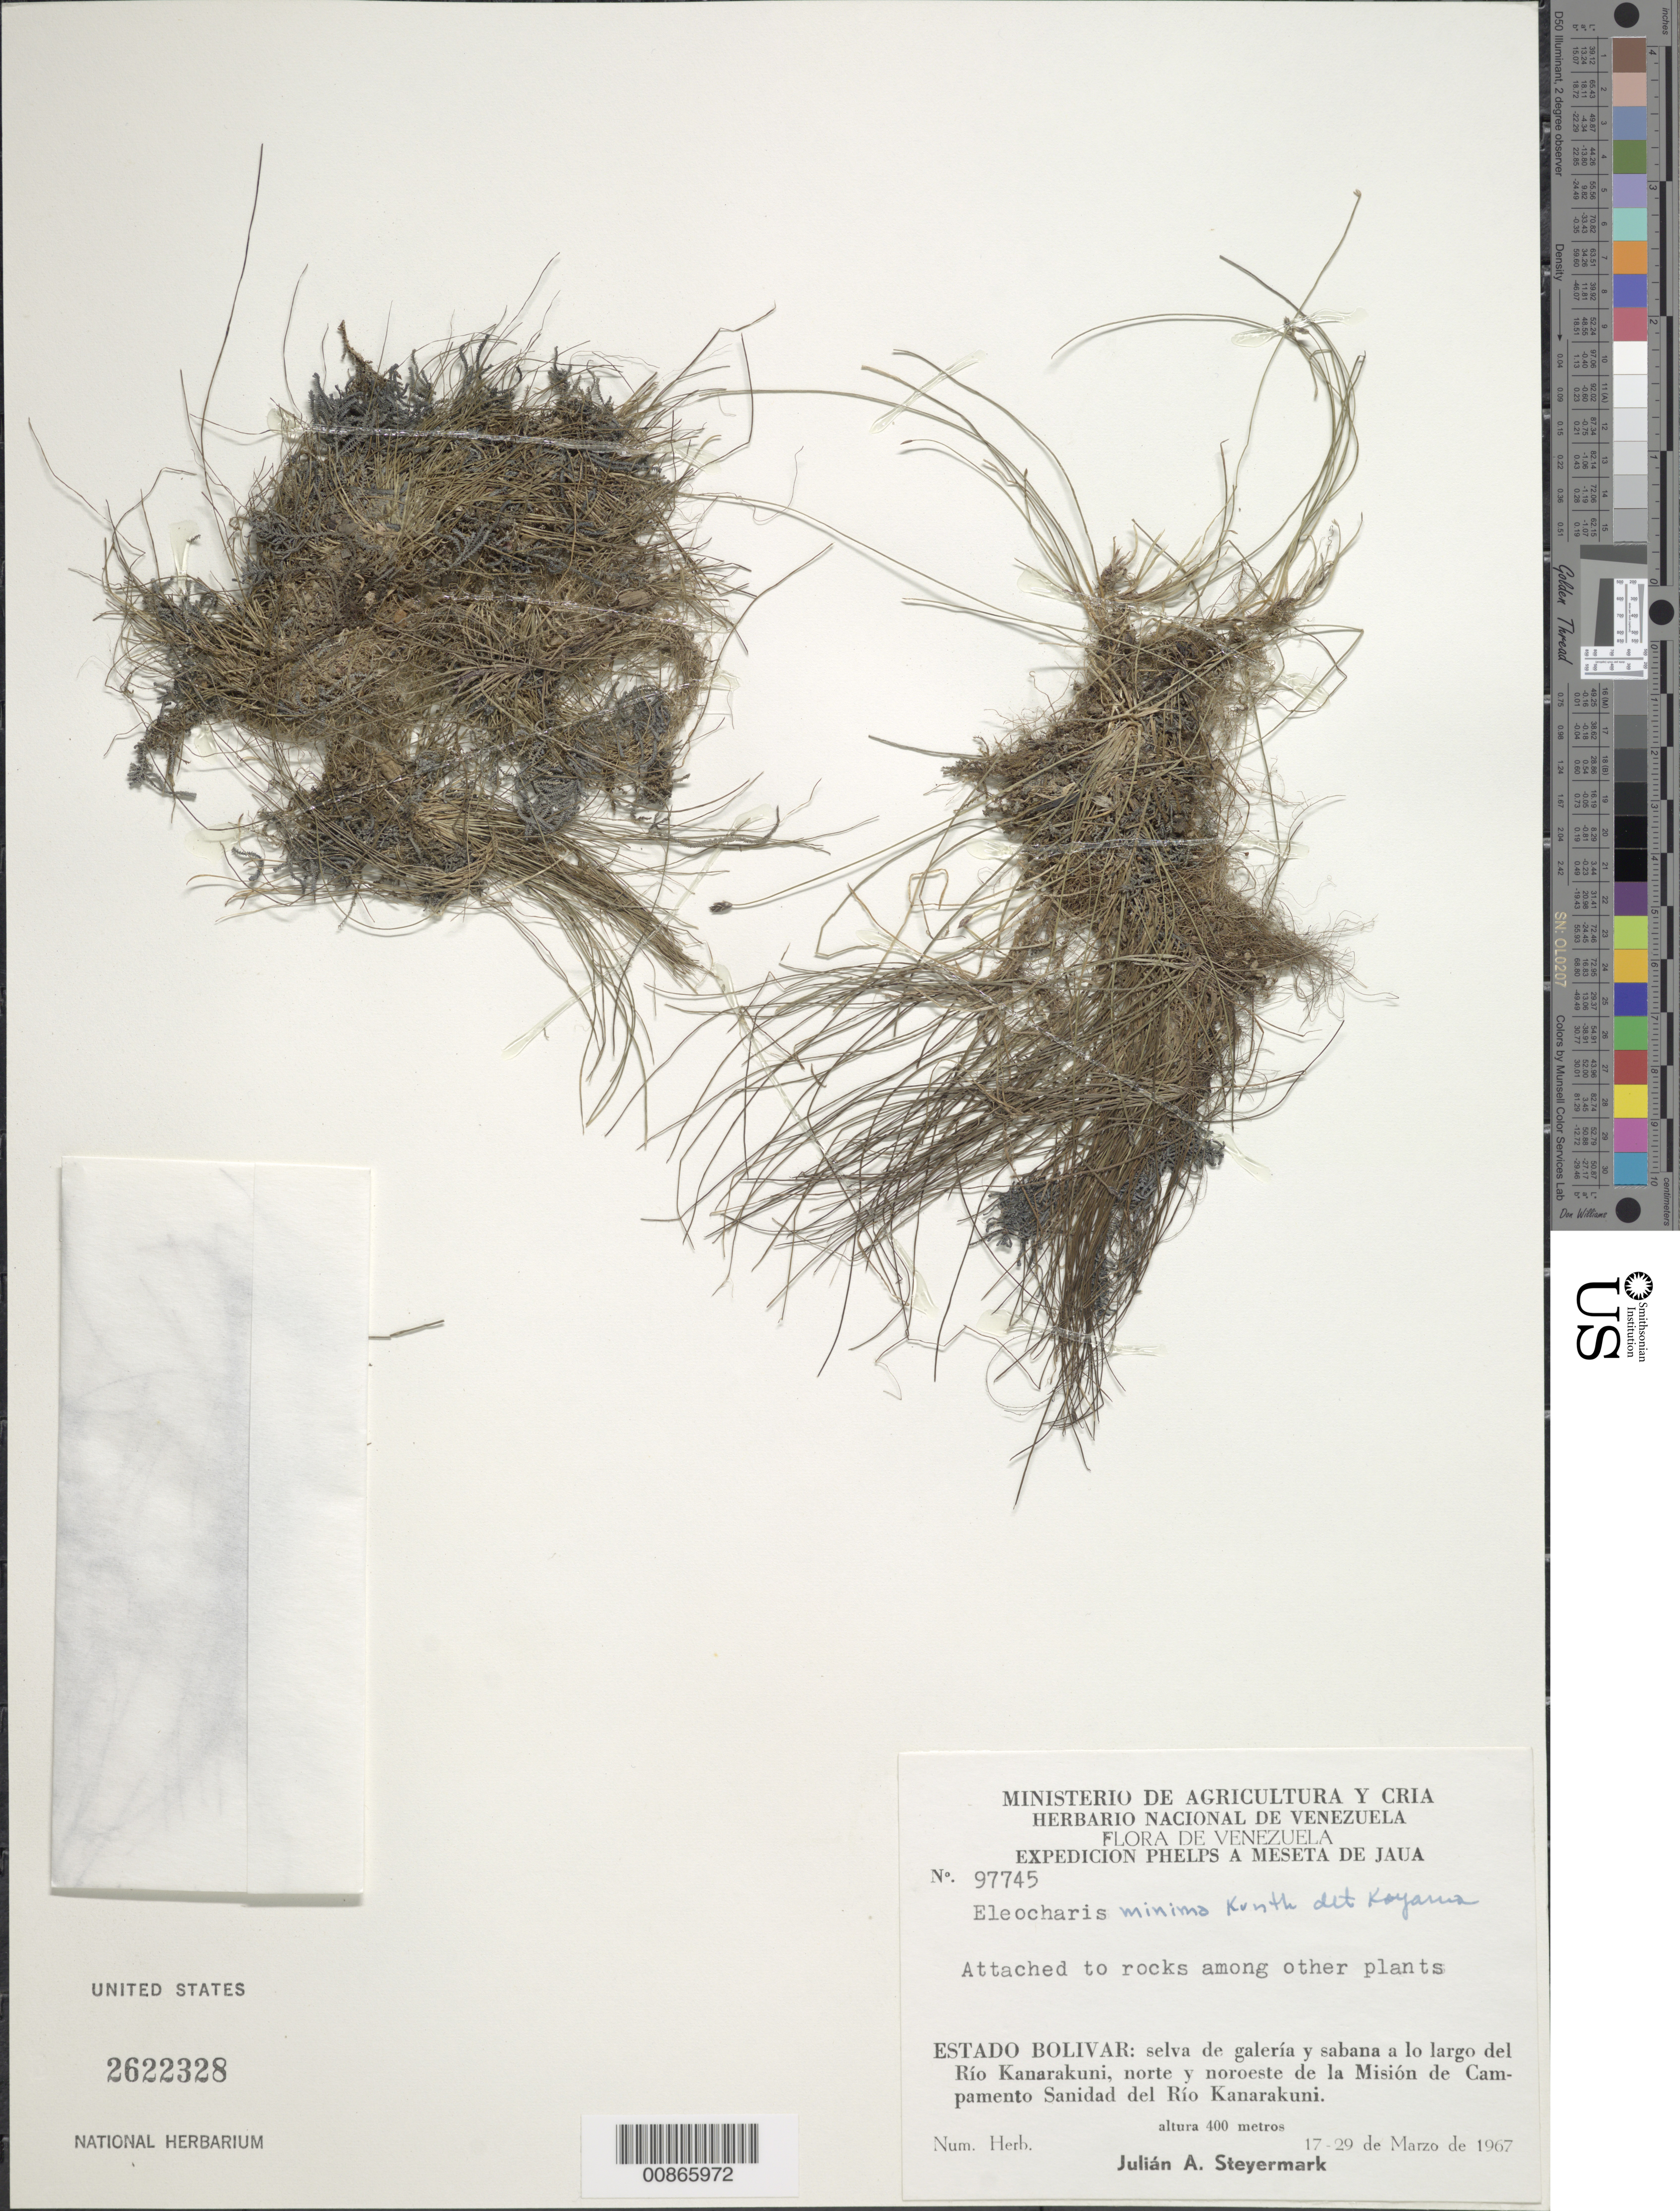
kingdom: Plantae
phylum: Tracheophyta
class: Liliopsida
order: Poales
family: Cyperaceae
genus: Eleocharis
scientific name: Eleocharis minima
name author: Kunth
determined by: Koyama, Tetsuo M.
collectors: J. Steyermark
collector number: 97745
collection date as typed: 17-Mar-67 to 29-Mar-67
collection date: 1967-03-17/1967-03-29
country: Venezuela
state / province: Bolívar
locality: Río Kanarakuni, N and NW of Mision de Campamento Sanidad del Río Kanarakuni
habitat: Selva de galería y sabana a lo largo del rio; attached to rocks among other plants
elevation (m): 400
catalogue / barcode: US 2622328